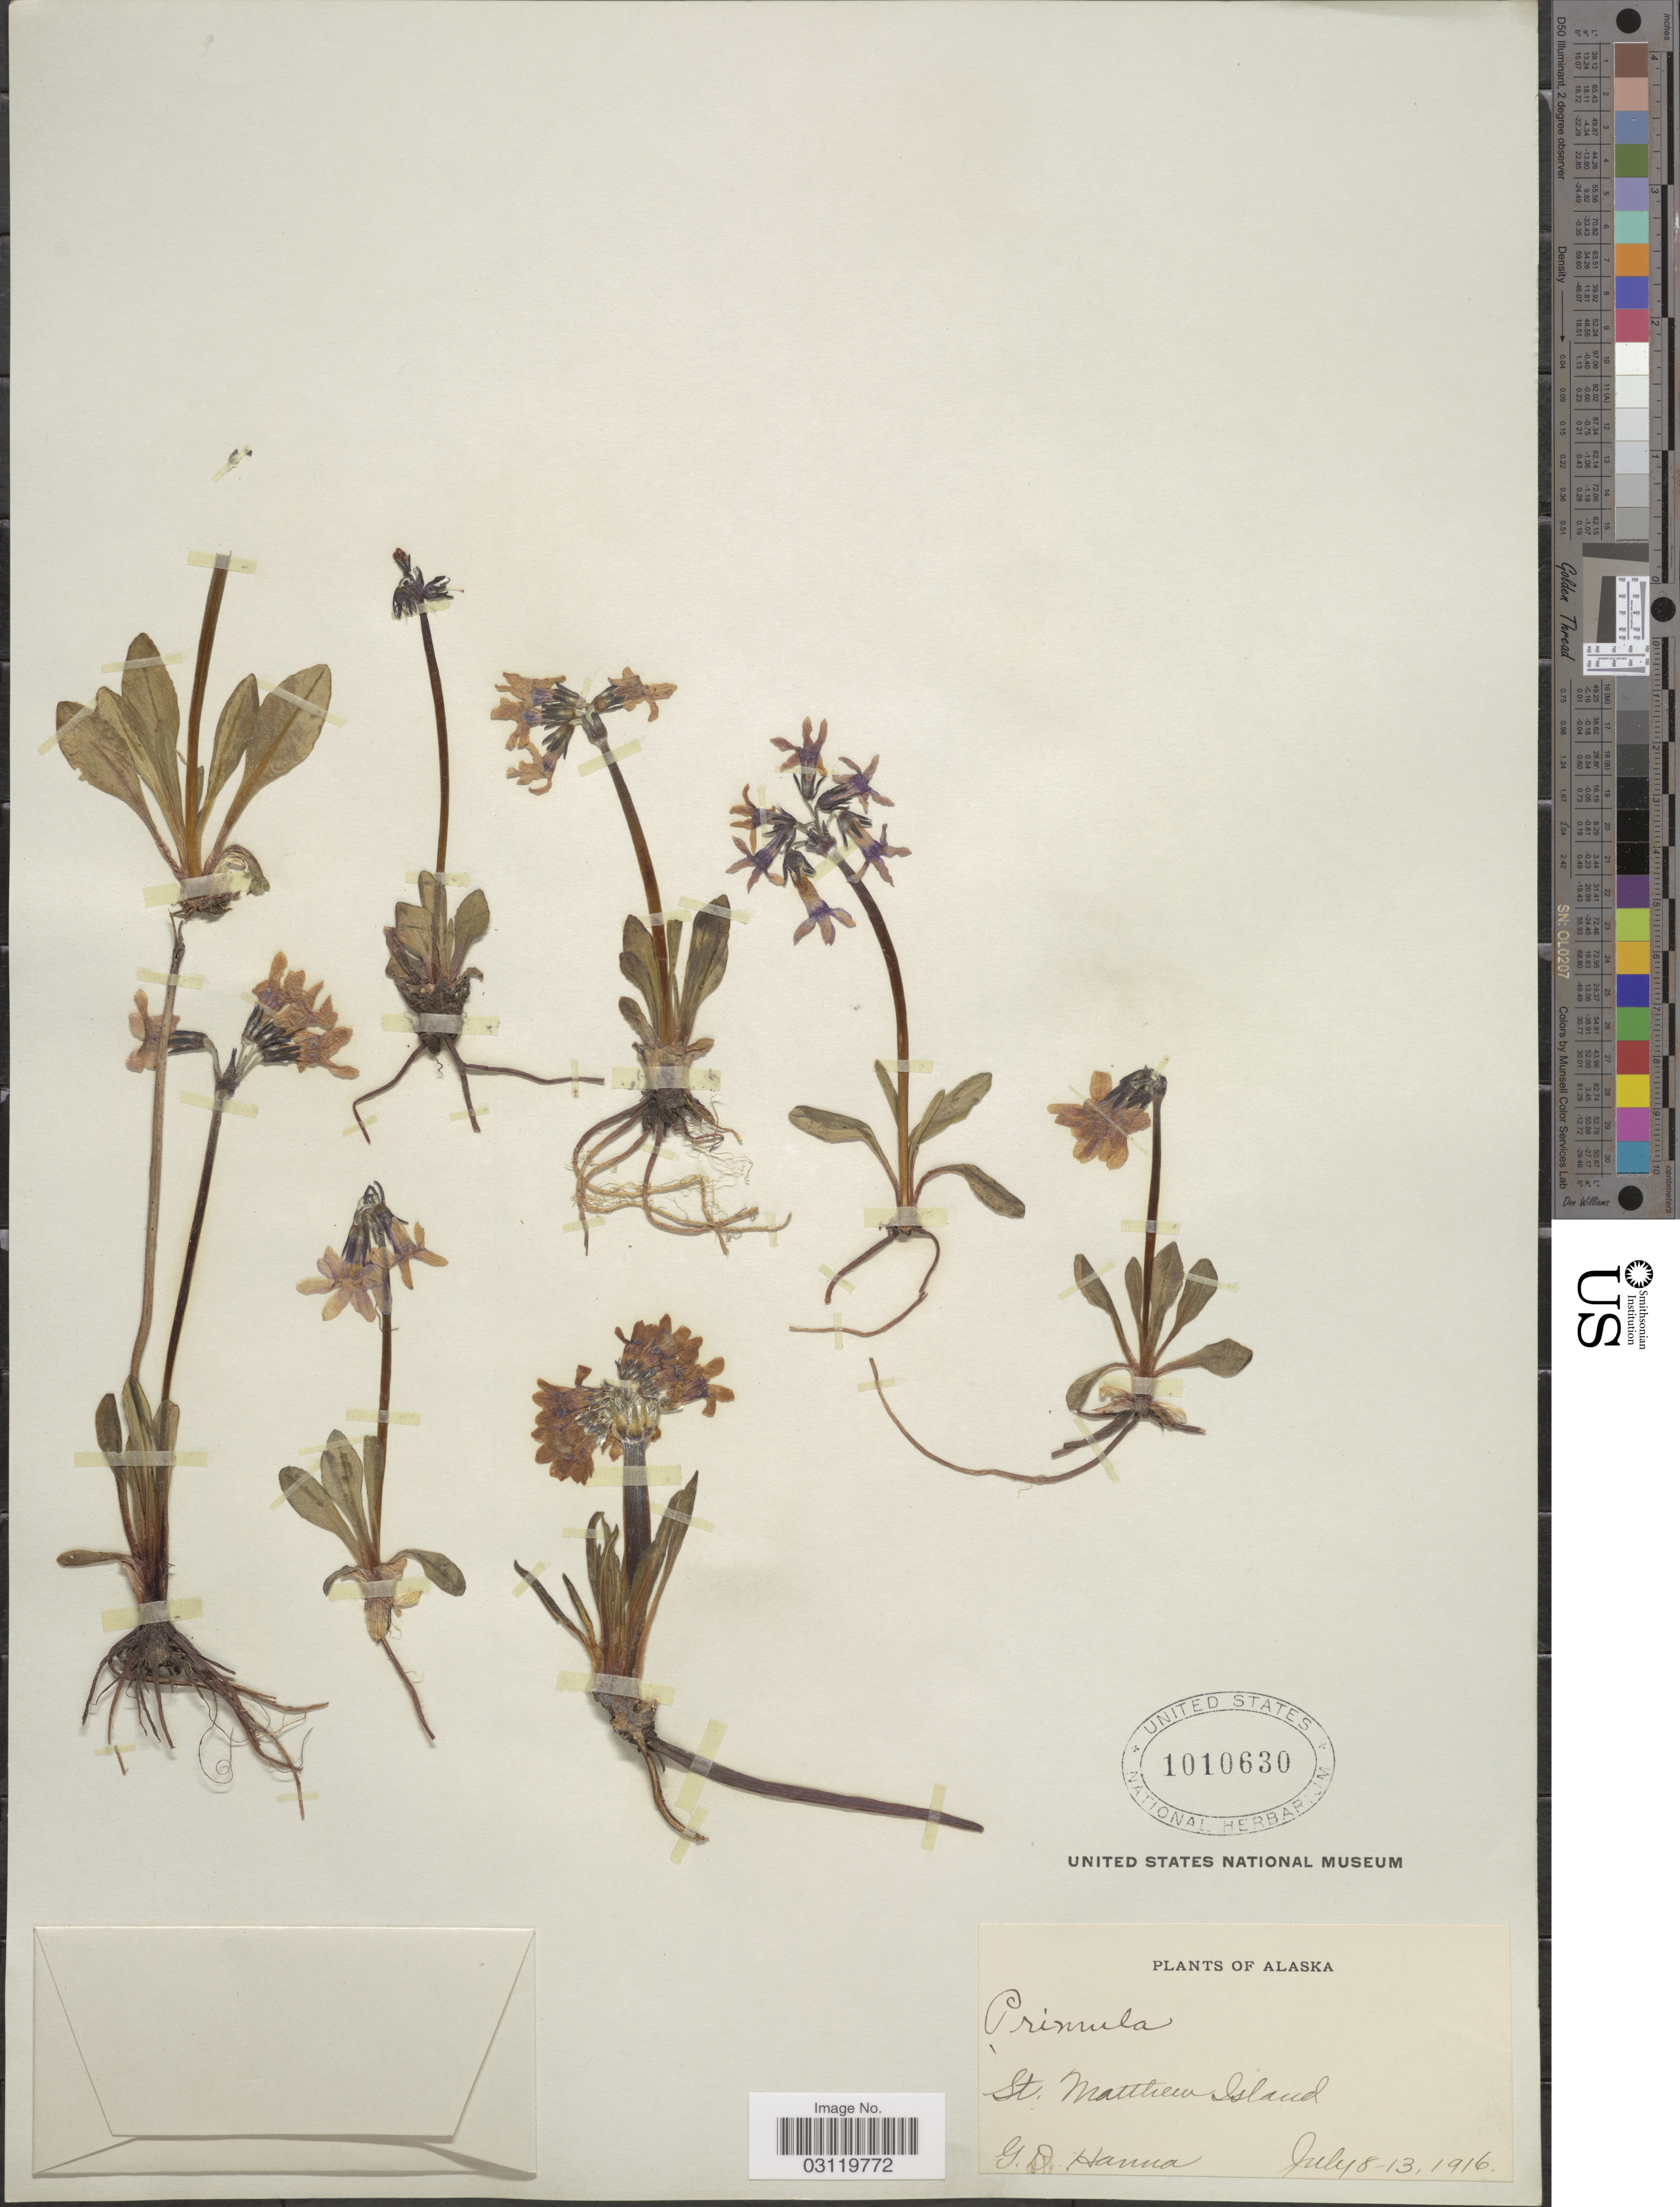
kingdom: Plantae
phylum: Tracheophyta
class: Magnoliopsida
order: Ericales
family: Primulaceae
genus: Primula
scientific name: Primula tschuktschorum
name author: Kjellm.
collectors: G. D. Hanna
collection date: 1916-07-08/1916-07-13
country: United States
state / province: Alaska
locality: St. Matthew Island.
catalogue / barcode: US 1010630